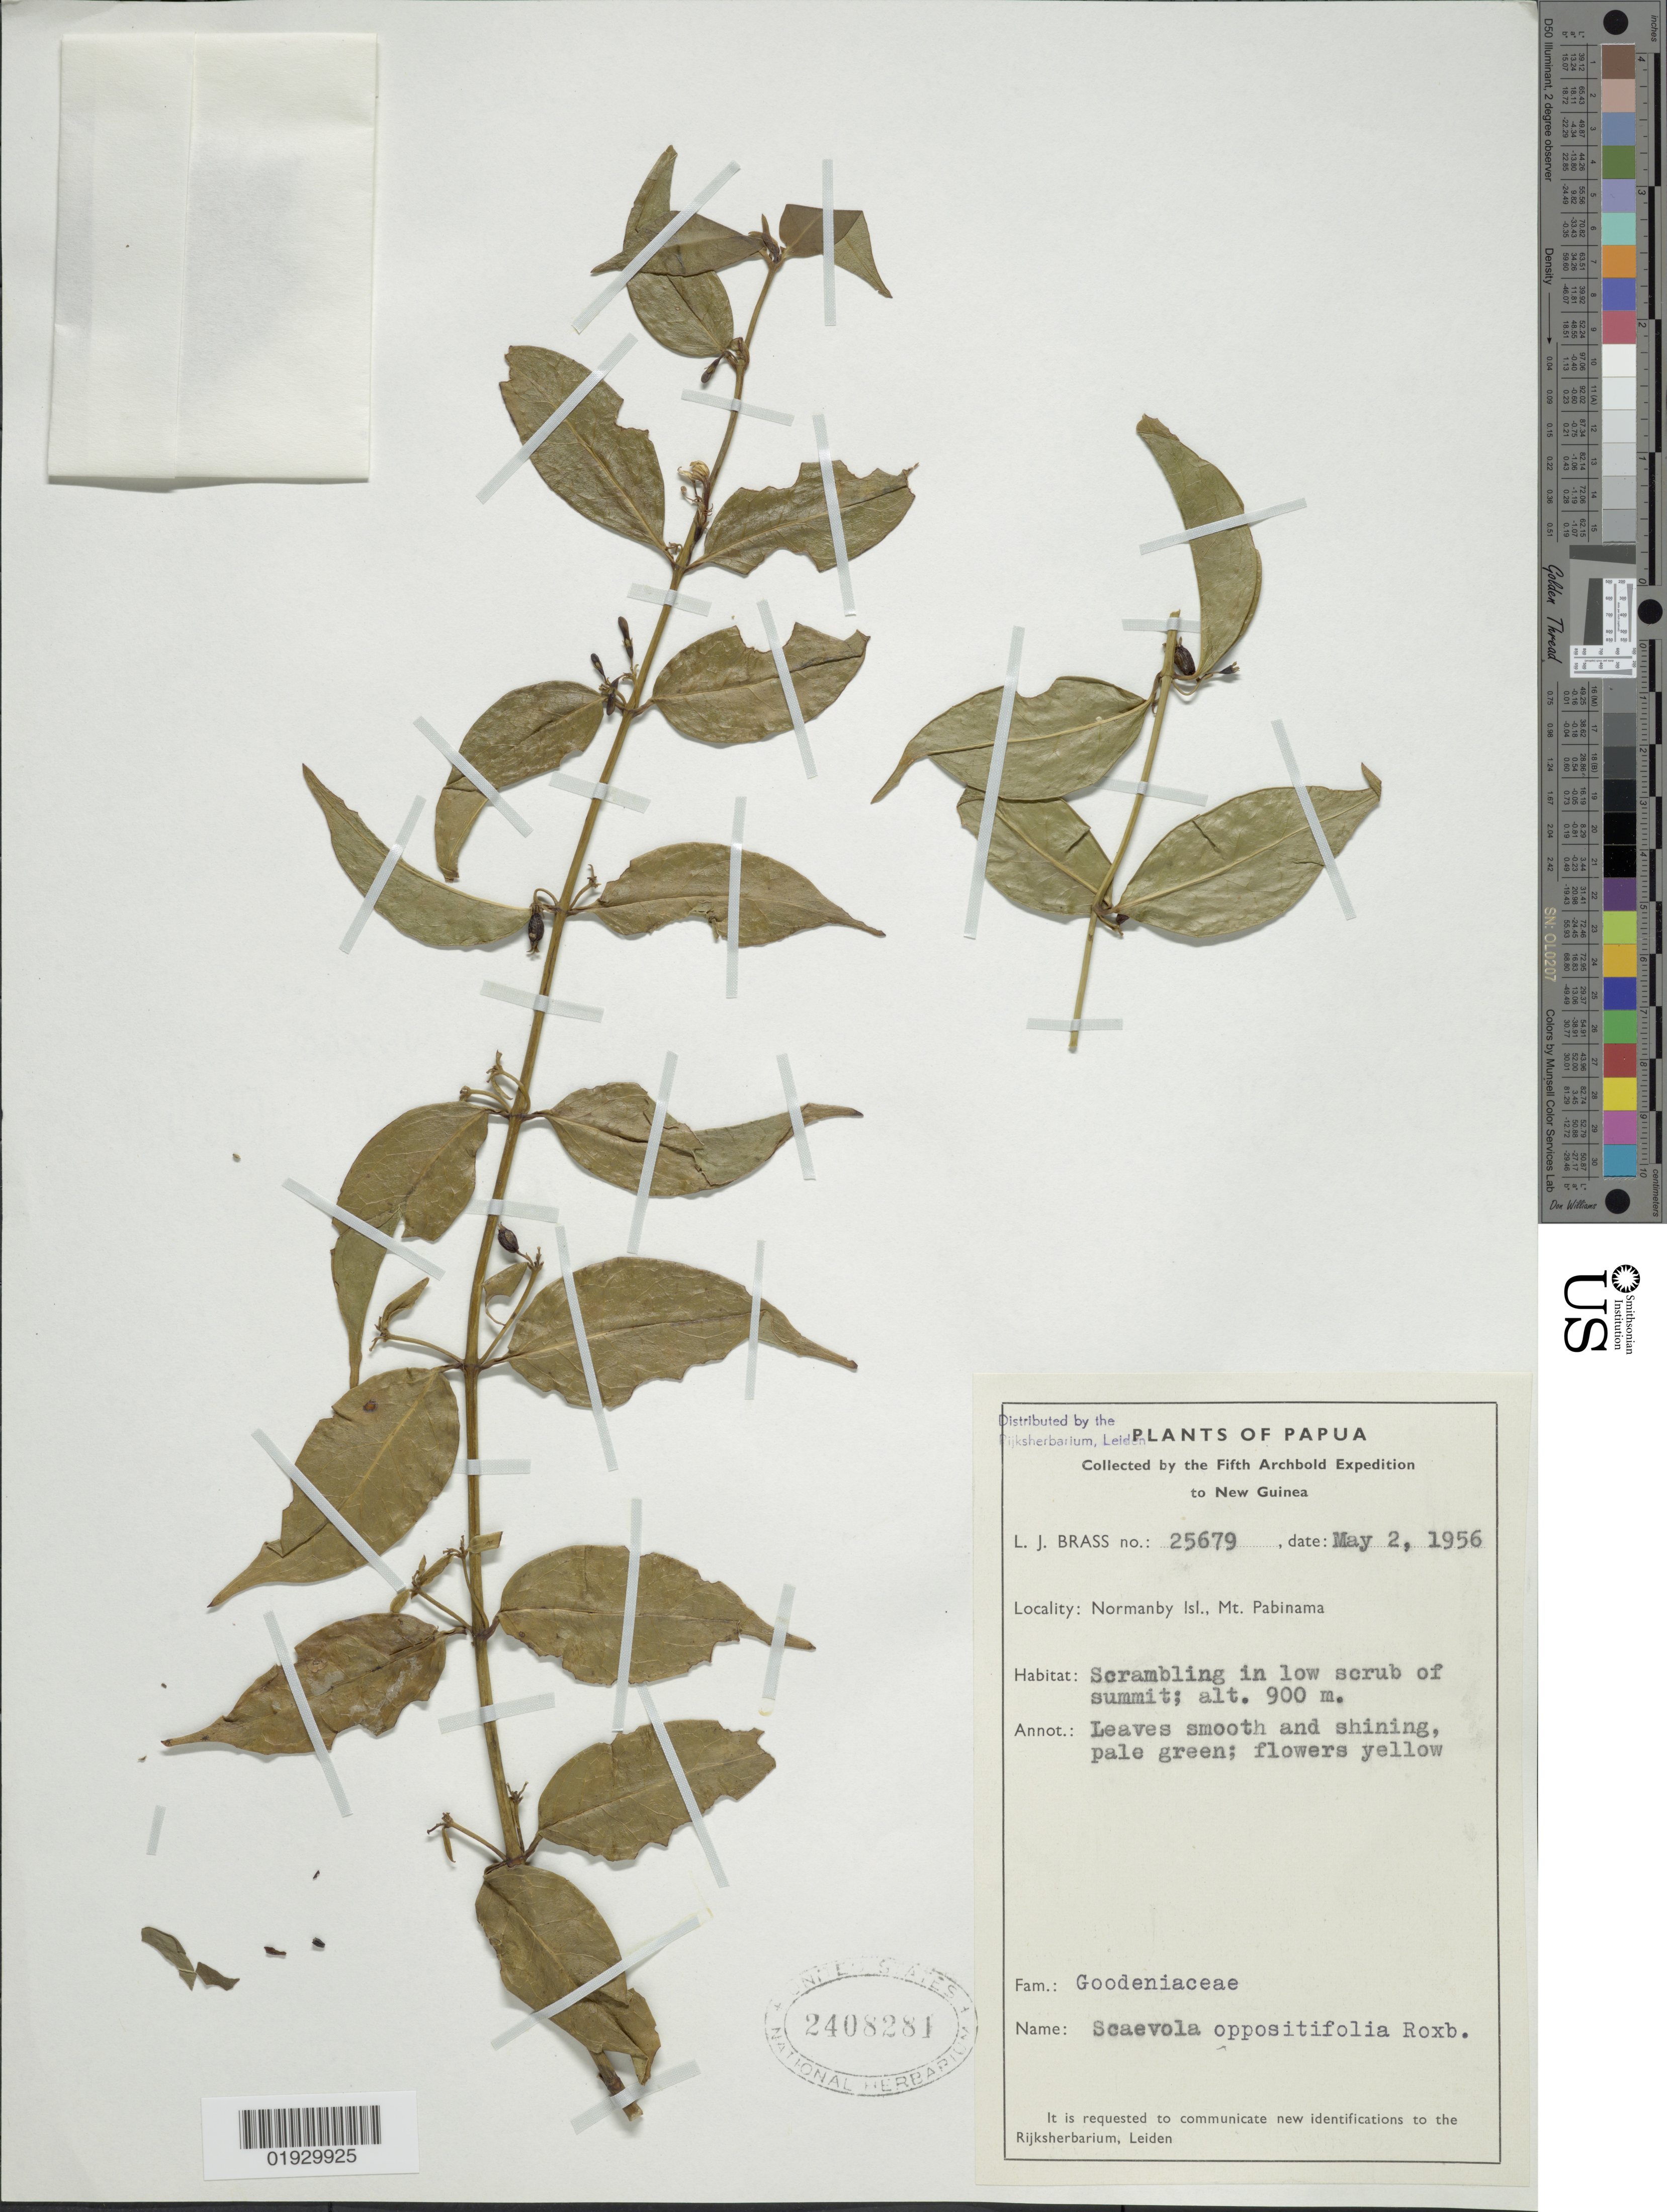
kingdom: Plantae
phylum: Tracheophyta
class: Magnoliopsida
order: Asterales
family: Goodeniaceae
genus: Scaevola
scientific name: Scaevola oppositifolia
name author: Roxb.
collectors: L. J. Brass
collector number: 25679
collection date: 1956-05-02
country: Papua New Guinea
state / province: Milne Bay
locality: Normanby Isl., Mt. Pabinama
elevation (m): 900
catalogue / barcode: US 2408281